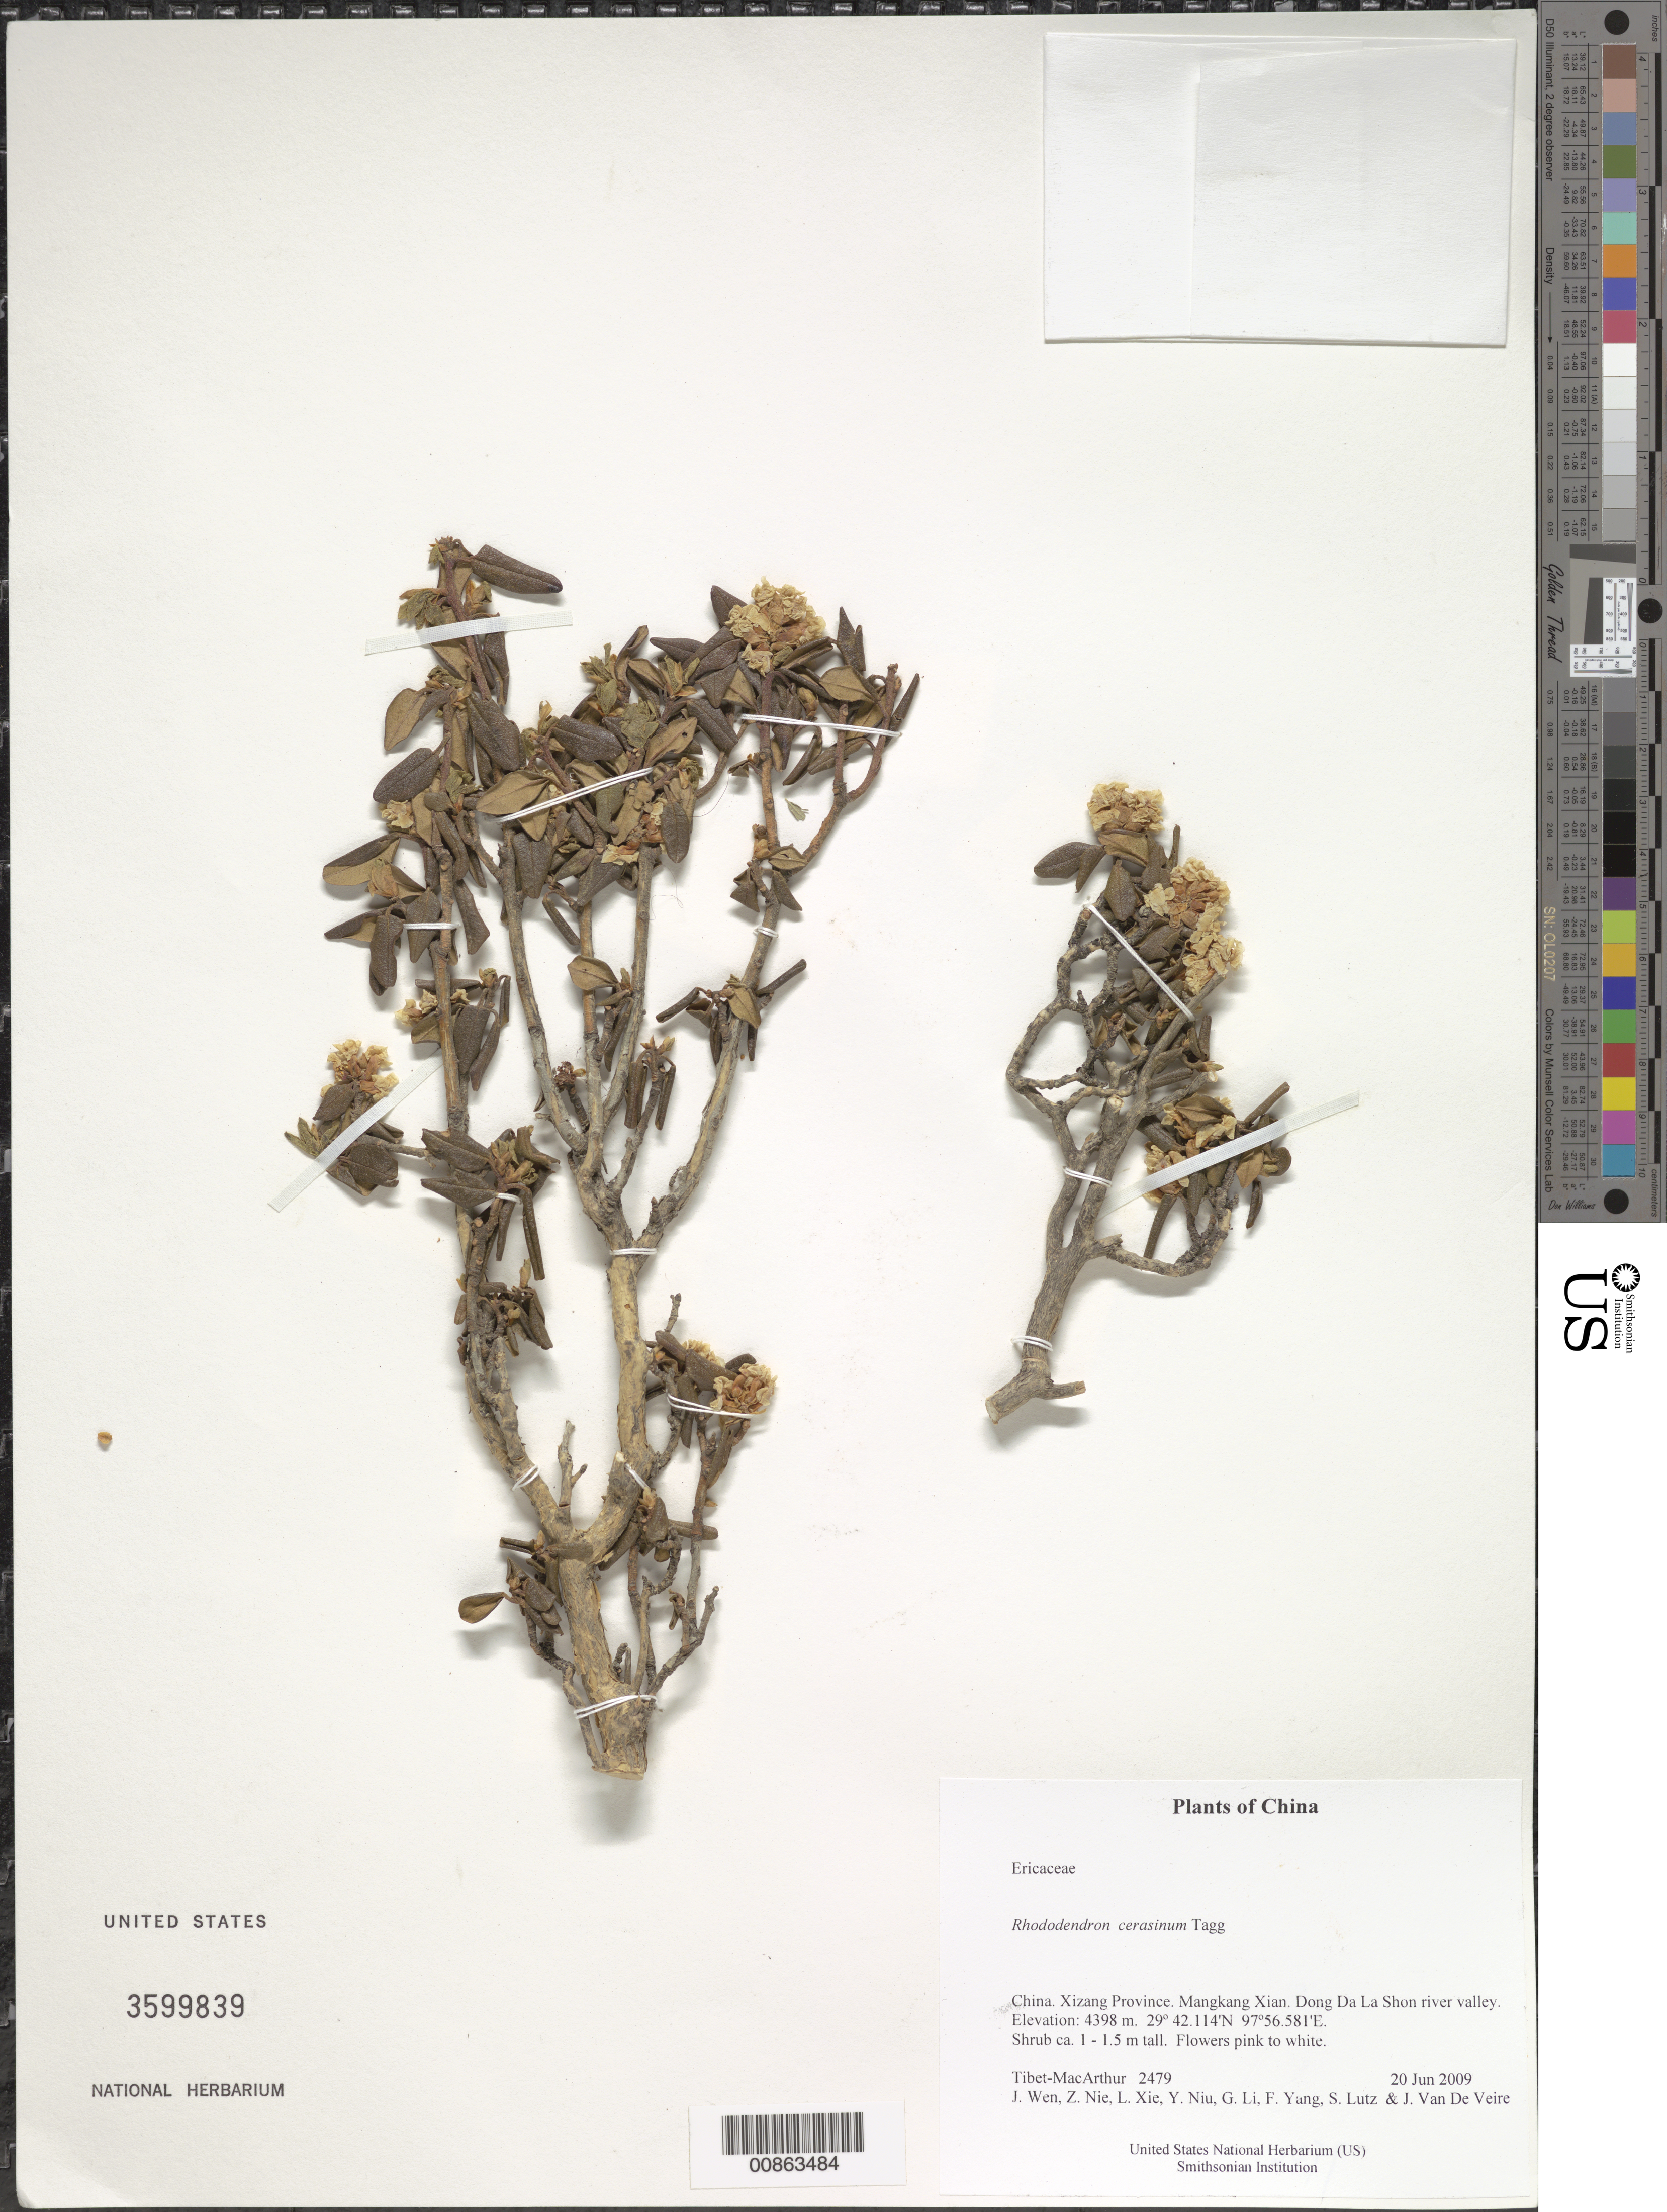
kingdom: Plantae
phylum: Tracheophyta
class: Magnoliopsida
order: Ericales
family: Ericaceae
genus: Rhododendron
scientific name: Rhododendron cerasinum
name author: Tagg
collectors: Tibet-MacArthur, J. Wen, Z. Nie, L. Xie, Y. Niu, G. Li, F. Yang, S. Lutz & J. Van De Veire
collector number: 2479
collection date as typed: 20 Jun 2009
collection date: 2009-06-20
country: China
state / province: Xizang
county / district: Mangkang Xian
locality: Dong Da La Shon river valley.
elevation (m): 4398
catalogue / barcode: US 3599839